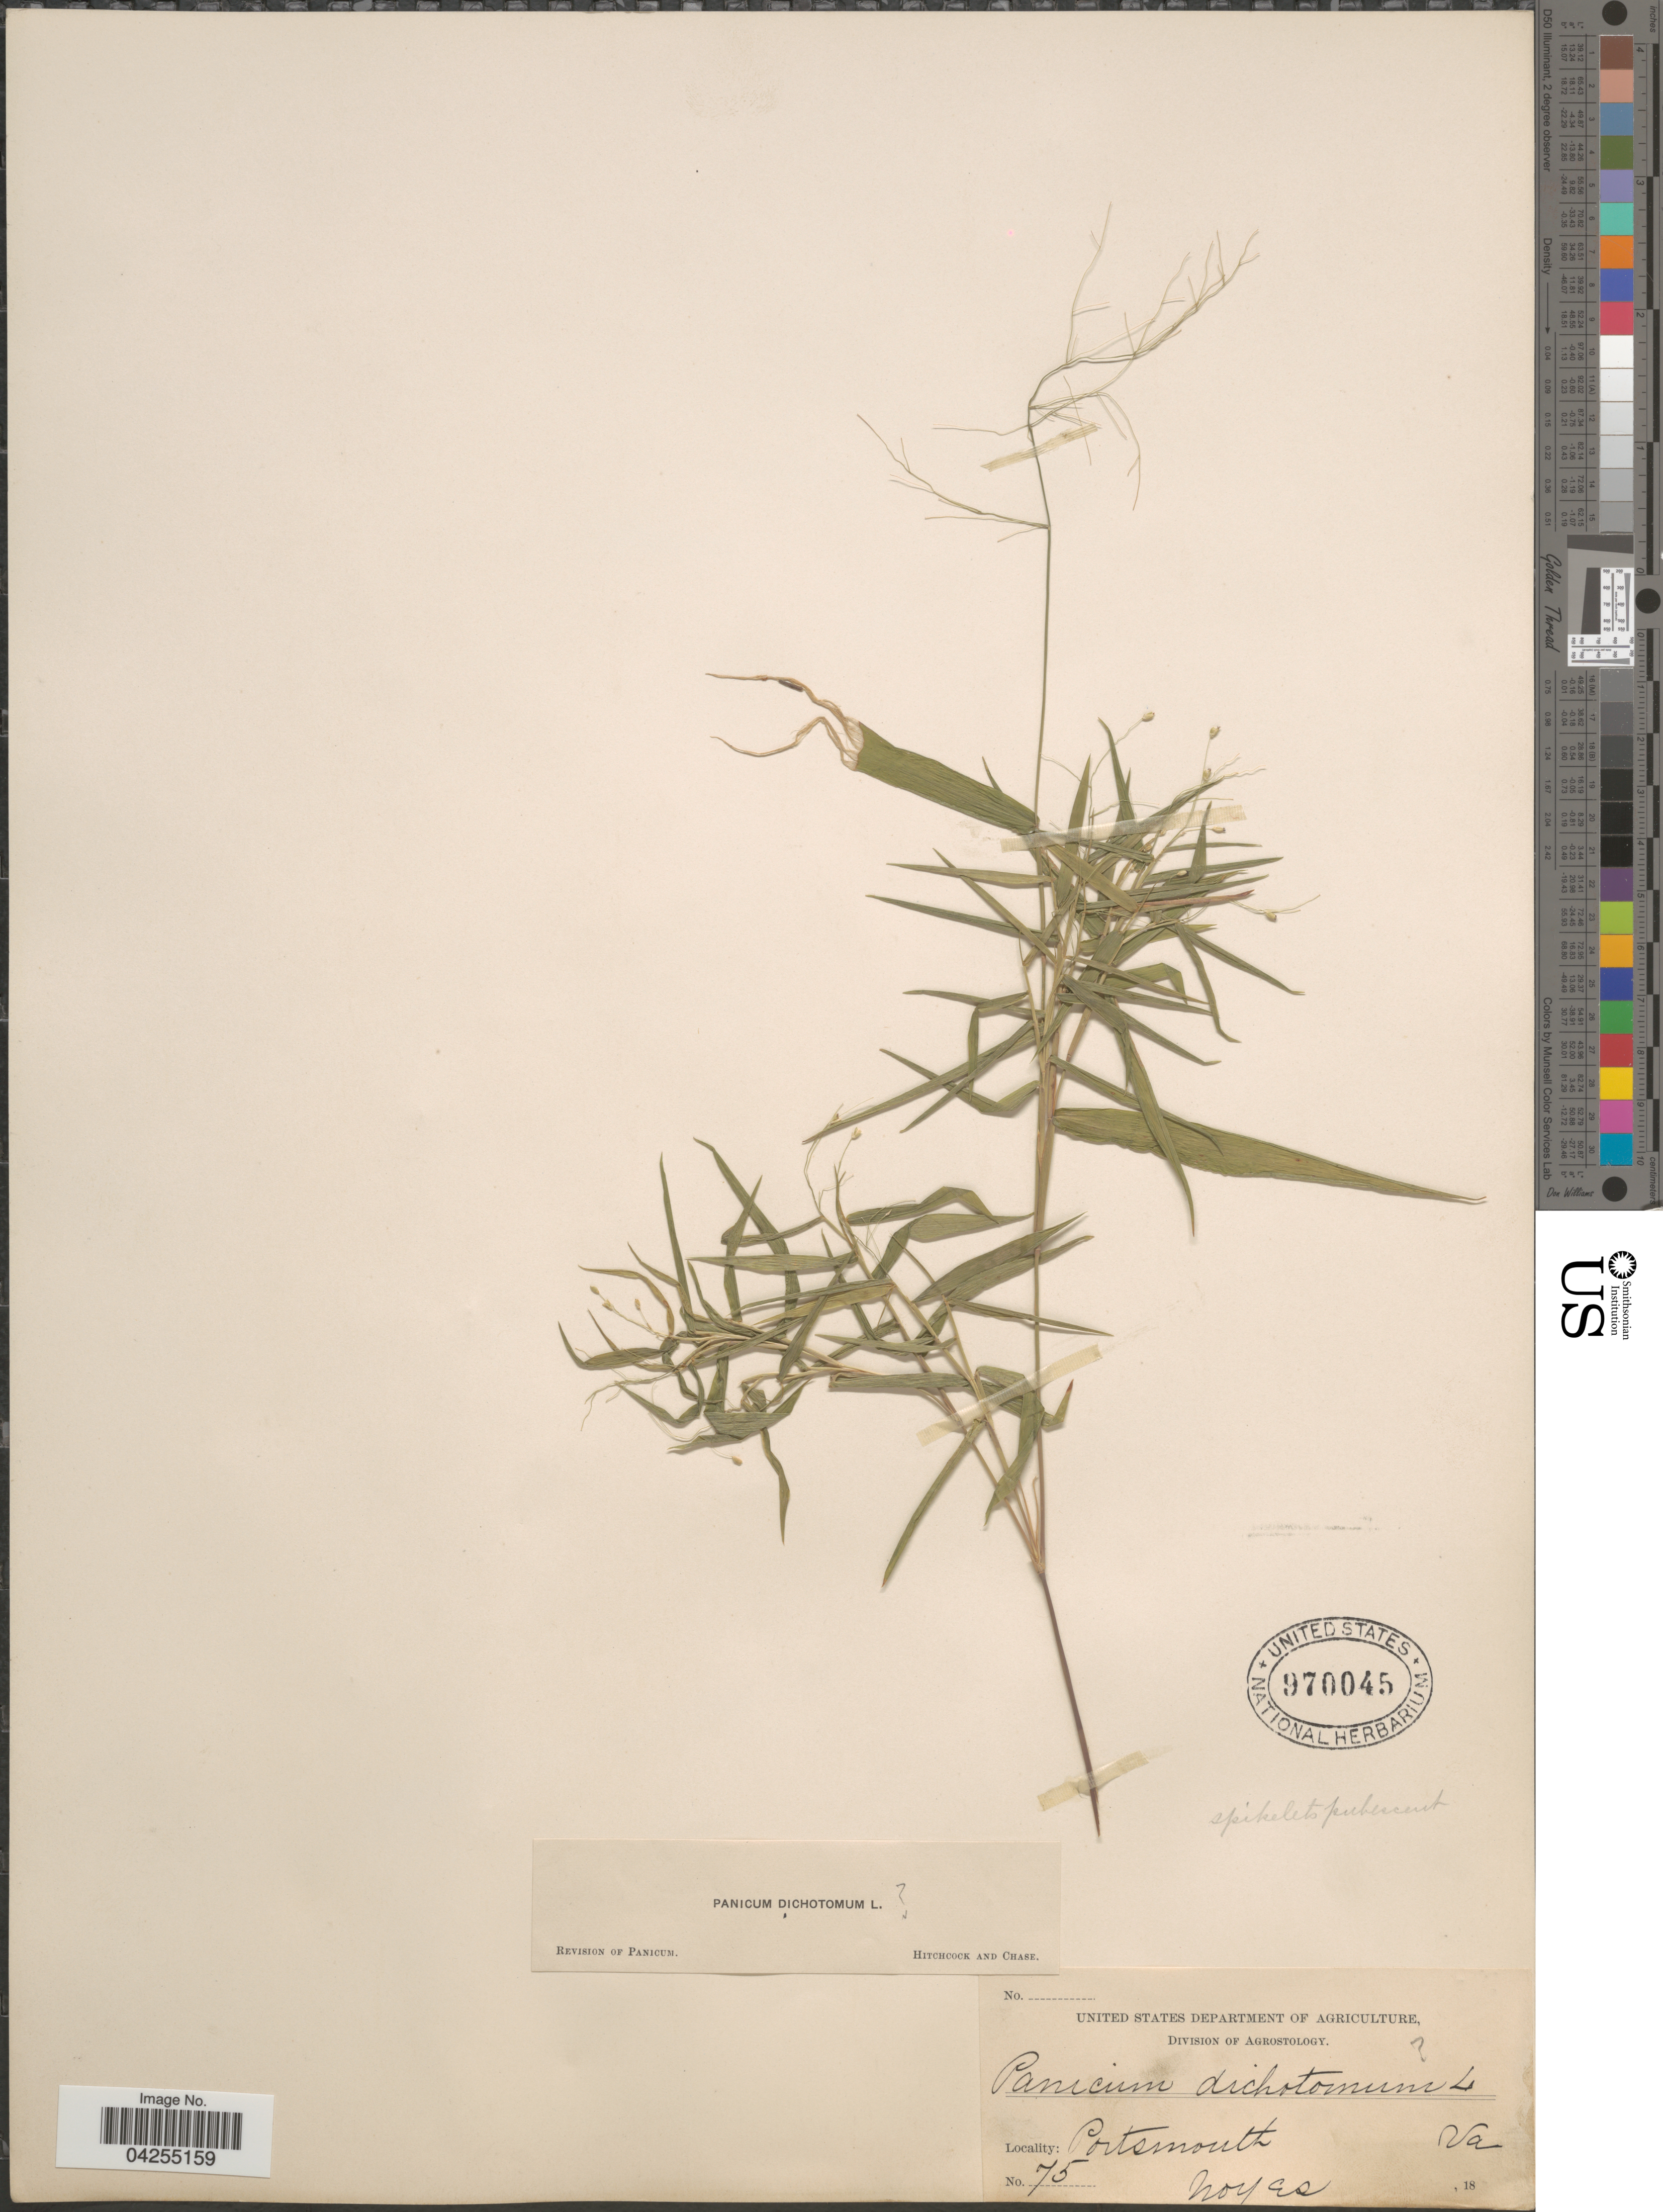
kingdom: Plantae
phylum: Tracheophyta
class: Liliopsida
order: Poales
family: Poaceae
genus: Dichanthelium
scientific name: Dichanthelium dichotomum var. dichotomum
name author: (L.) Gould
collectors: Noyes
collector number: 75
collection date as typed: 18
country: United States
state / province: Virginia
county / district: City of Portsmouth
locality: Portsmouth.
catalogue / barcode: US 970045